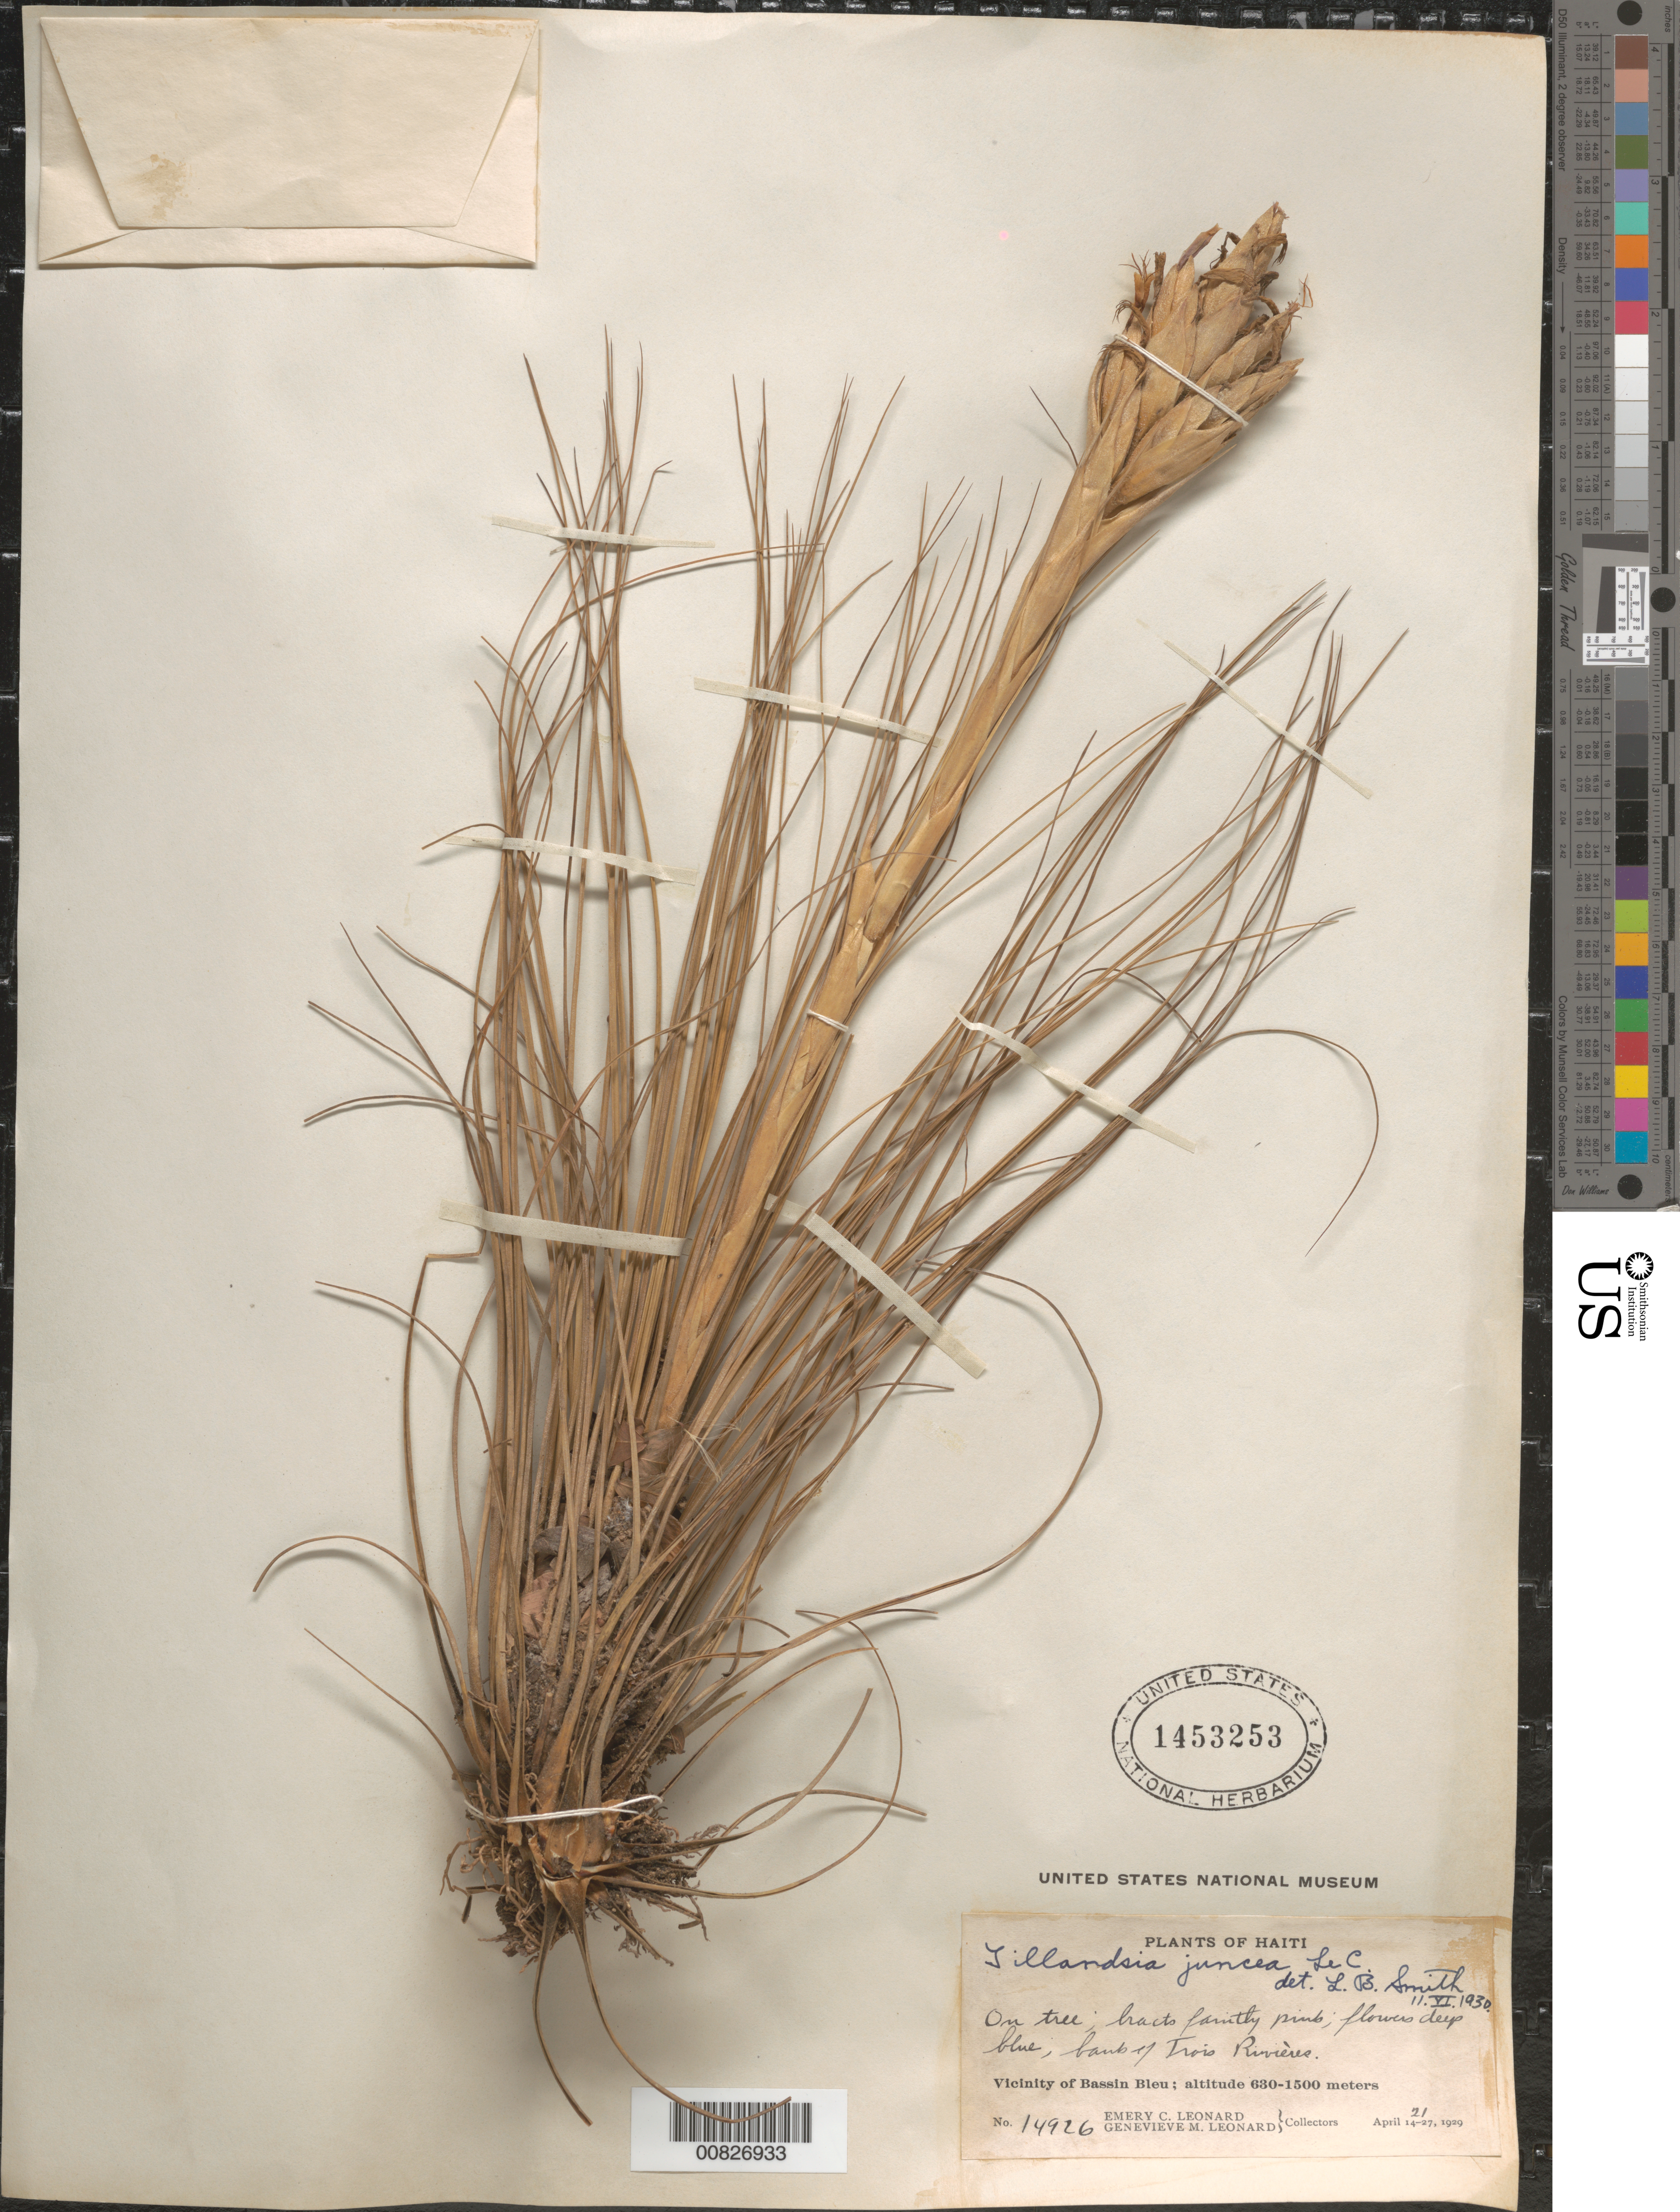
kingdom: Plantae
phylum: Tracheophyta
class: Liliopsida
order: Poales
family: Bromeliaceae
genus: Tillandsia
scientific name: Tillandsia juncea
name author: (Ruiz & Pav.) Poir.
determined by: Smith, Lyman B., (US), NMNH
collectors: E. C. Leonard & G. M. Leonard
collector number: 14926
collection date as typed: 21 Apr 1929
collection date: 1929-04-21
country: Haiti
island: Hispaniola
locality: Vicinity of Bassin Bleu. Bank il Trois Rivières.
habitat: On tree.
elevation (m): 630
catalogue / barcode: US 1453253